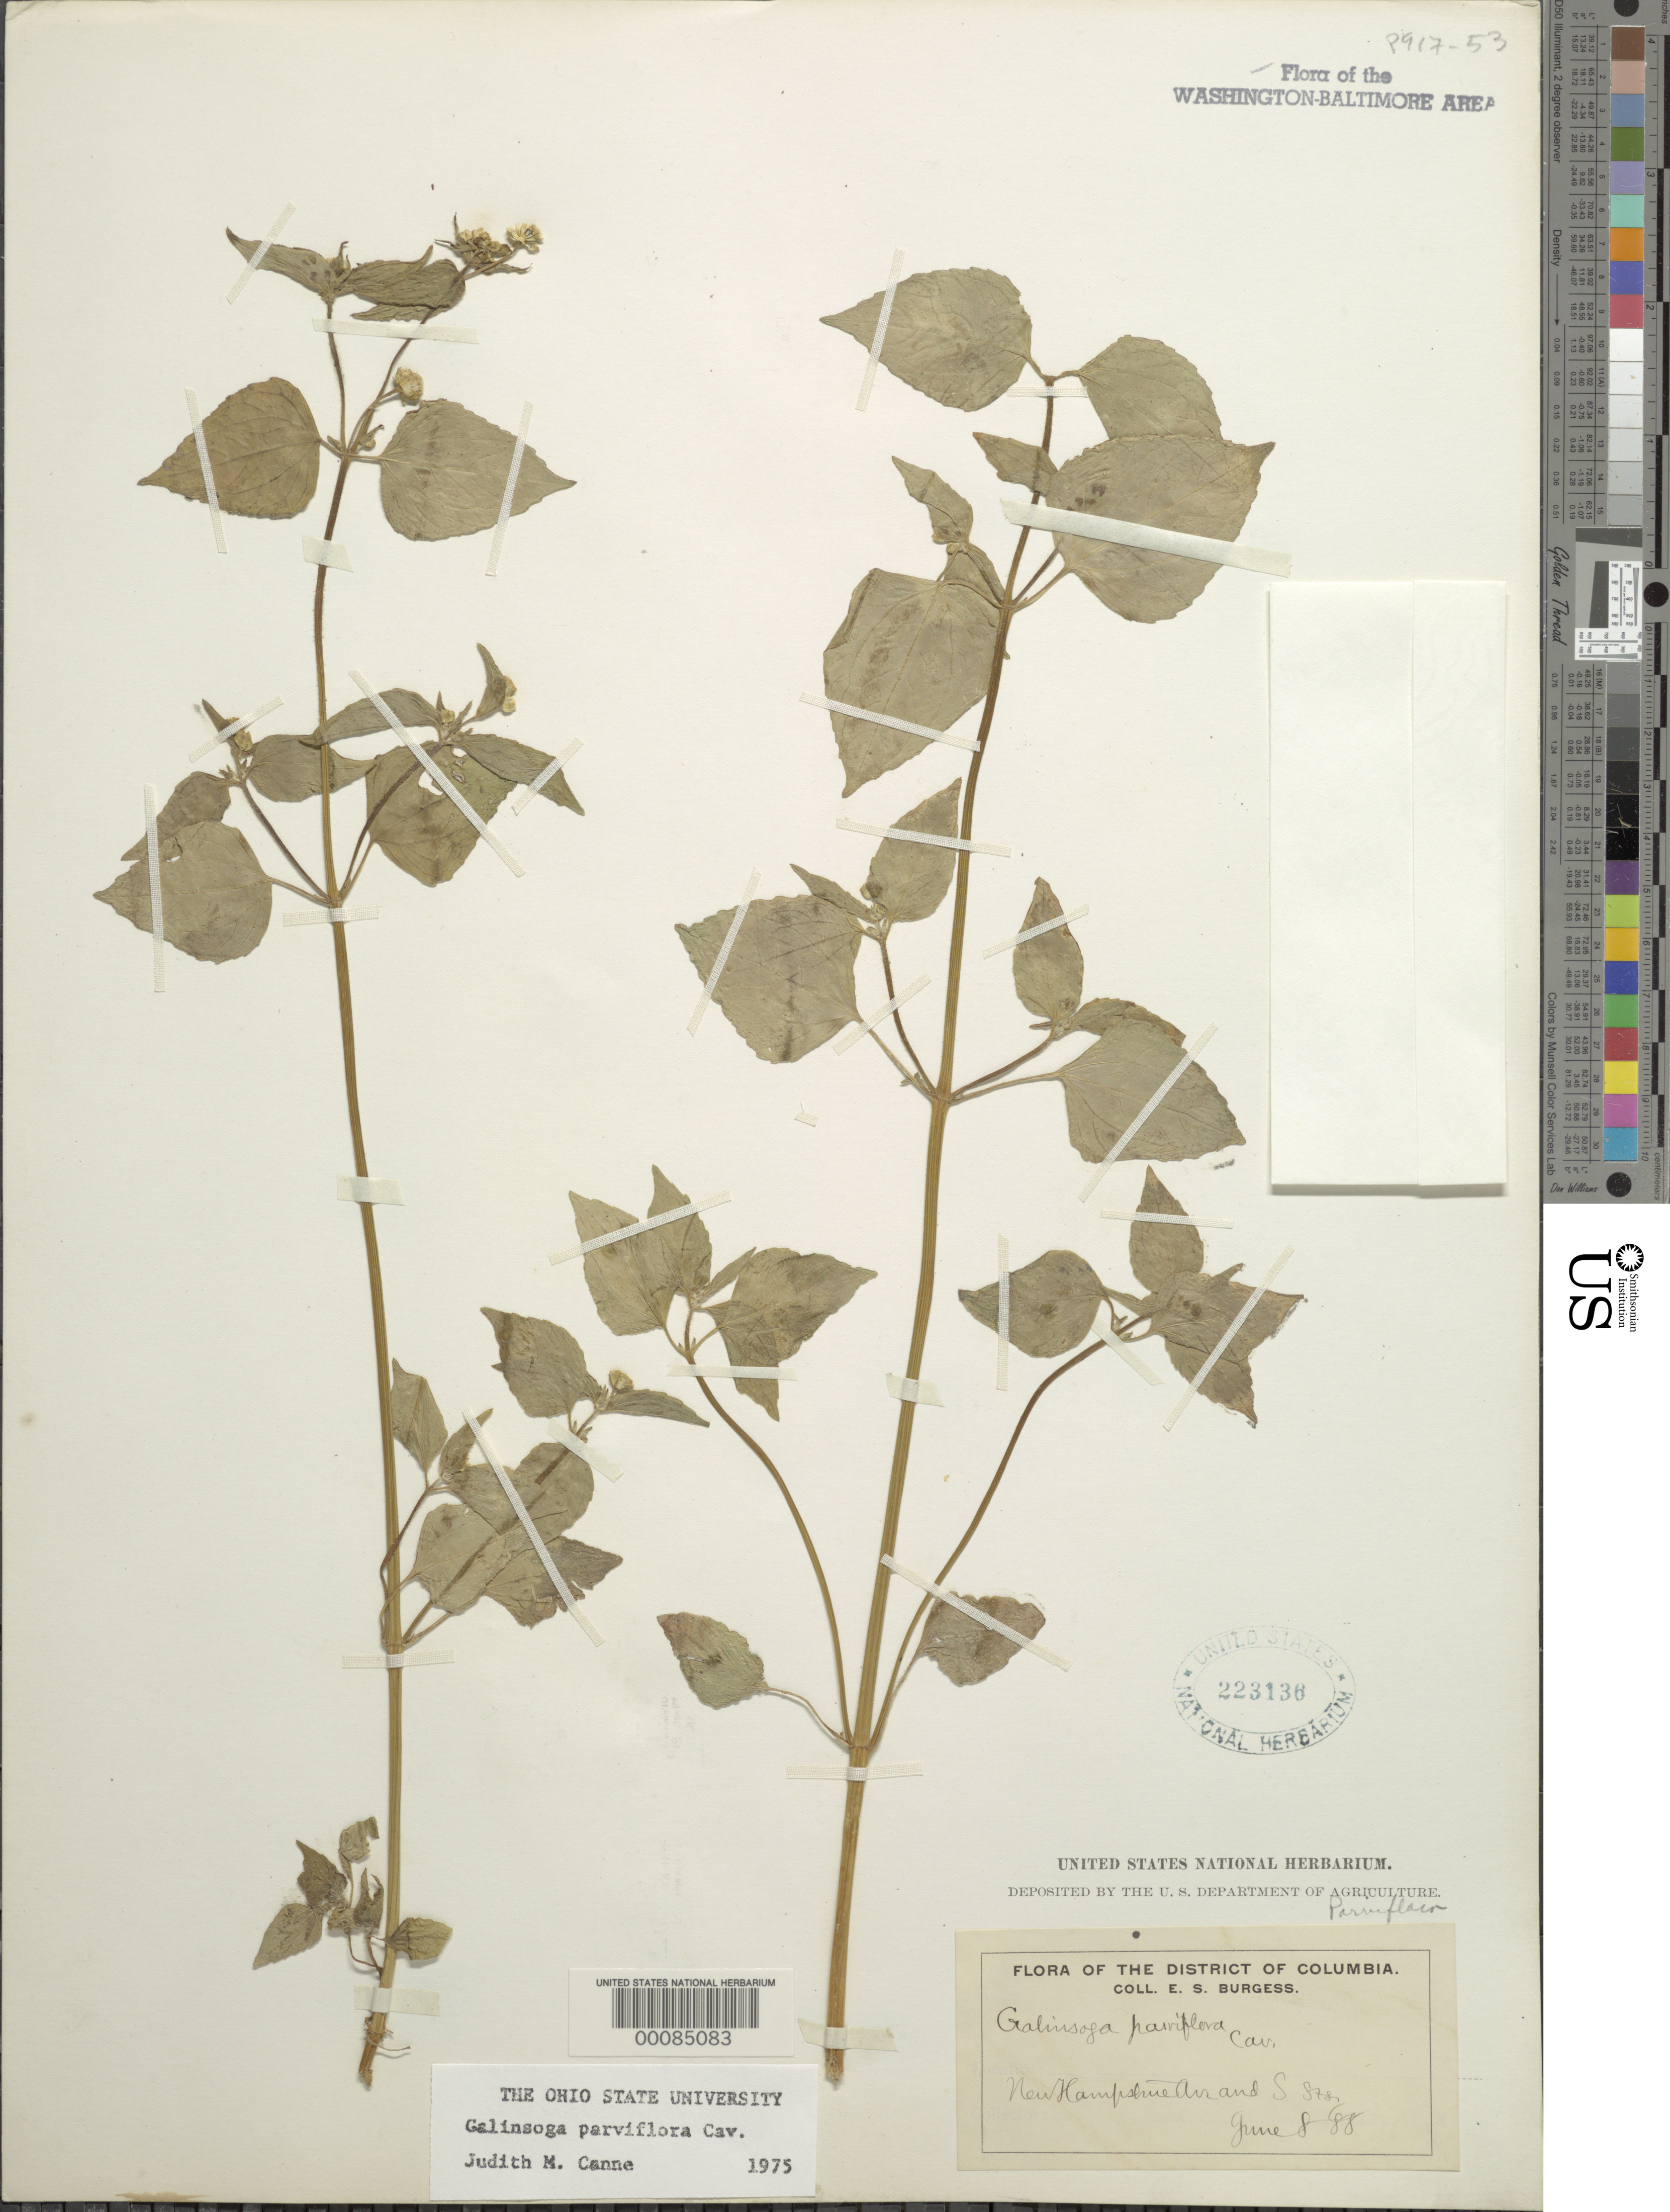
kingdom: Plantae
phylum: Tracheophyta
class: Magnoliopsida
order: Asterales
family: Asteraceae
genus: Galinsoga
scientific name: Galinsoga parviflora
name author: Cav.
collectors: E. Burgess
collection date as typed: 08 Jun 1888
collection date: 1888-06-08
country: United States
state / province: District of Columbia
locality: New Hampshire Ave. and S St.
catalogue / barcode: US 223136